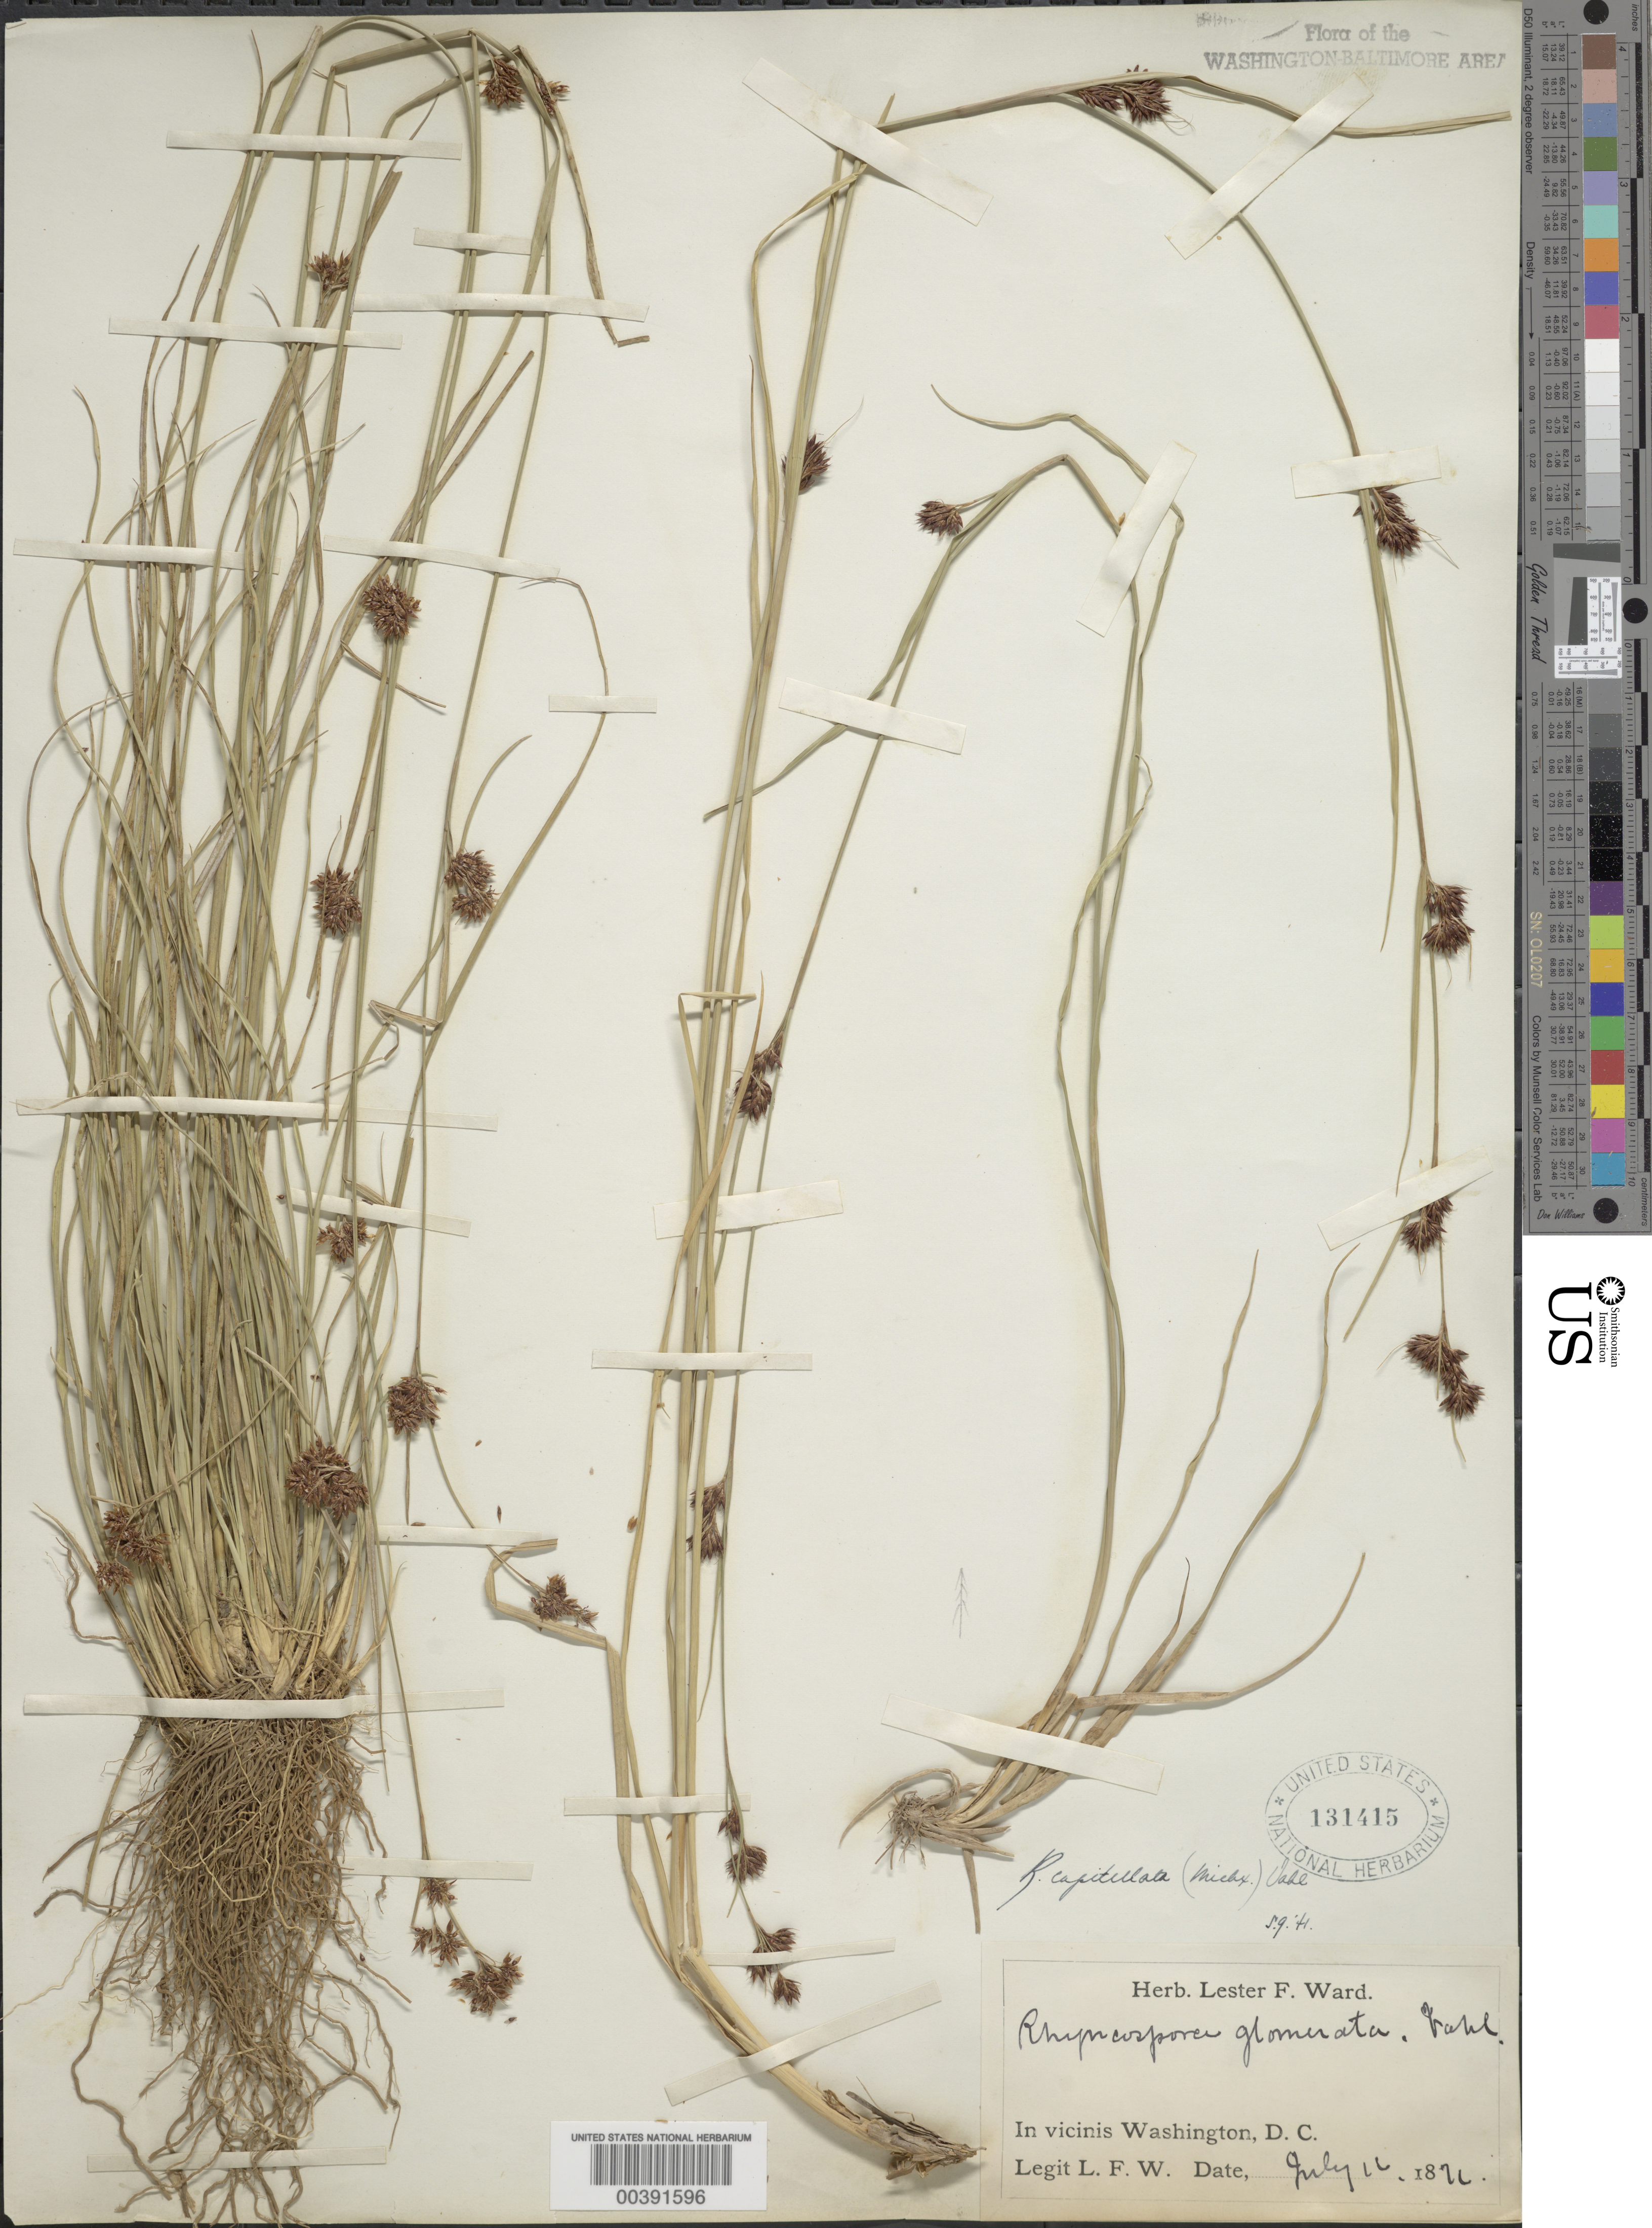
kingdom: Plantae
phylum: Tracheophyta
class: Liliopsida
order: Poales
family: Cyperaceae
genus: Rhynchospora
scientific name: Rhynchospora capitellata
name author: (Michx.) Vahl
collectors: L. F. Ward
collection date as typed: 16 Jul 1876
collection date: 1876-07-16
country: United States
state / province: District of Columbia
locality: Washington DC Area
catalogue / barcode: US 131415